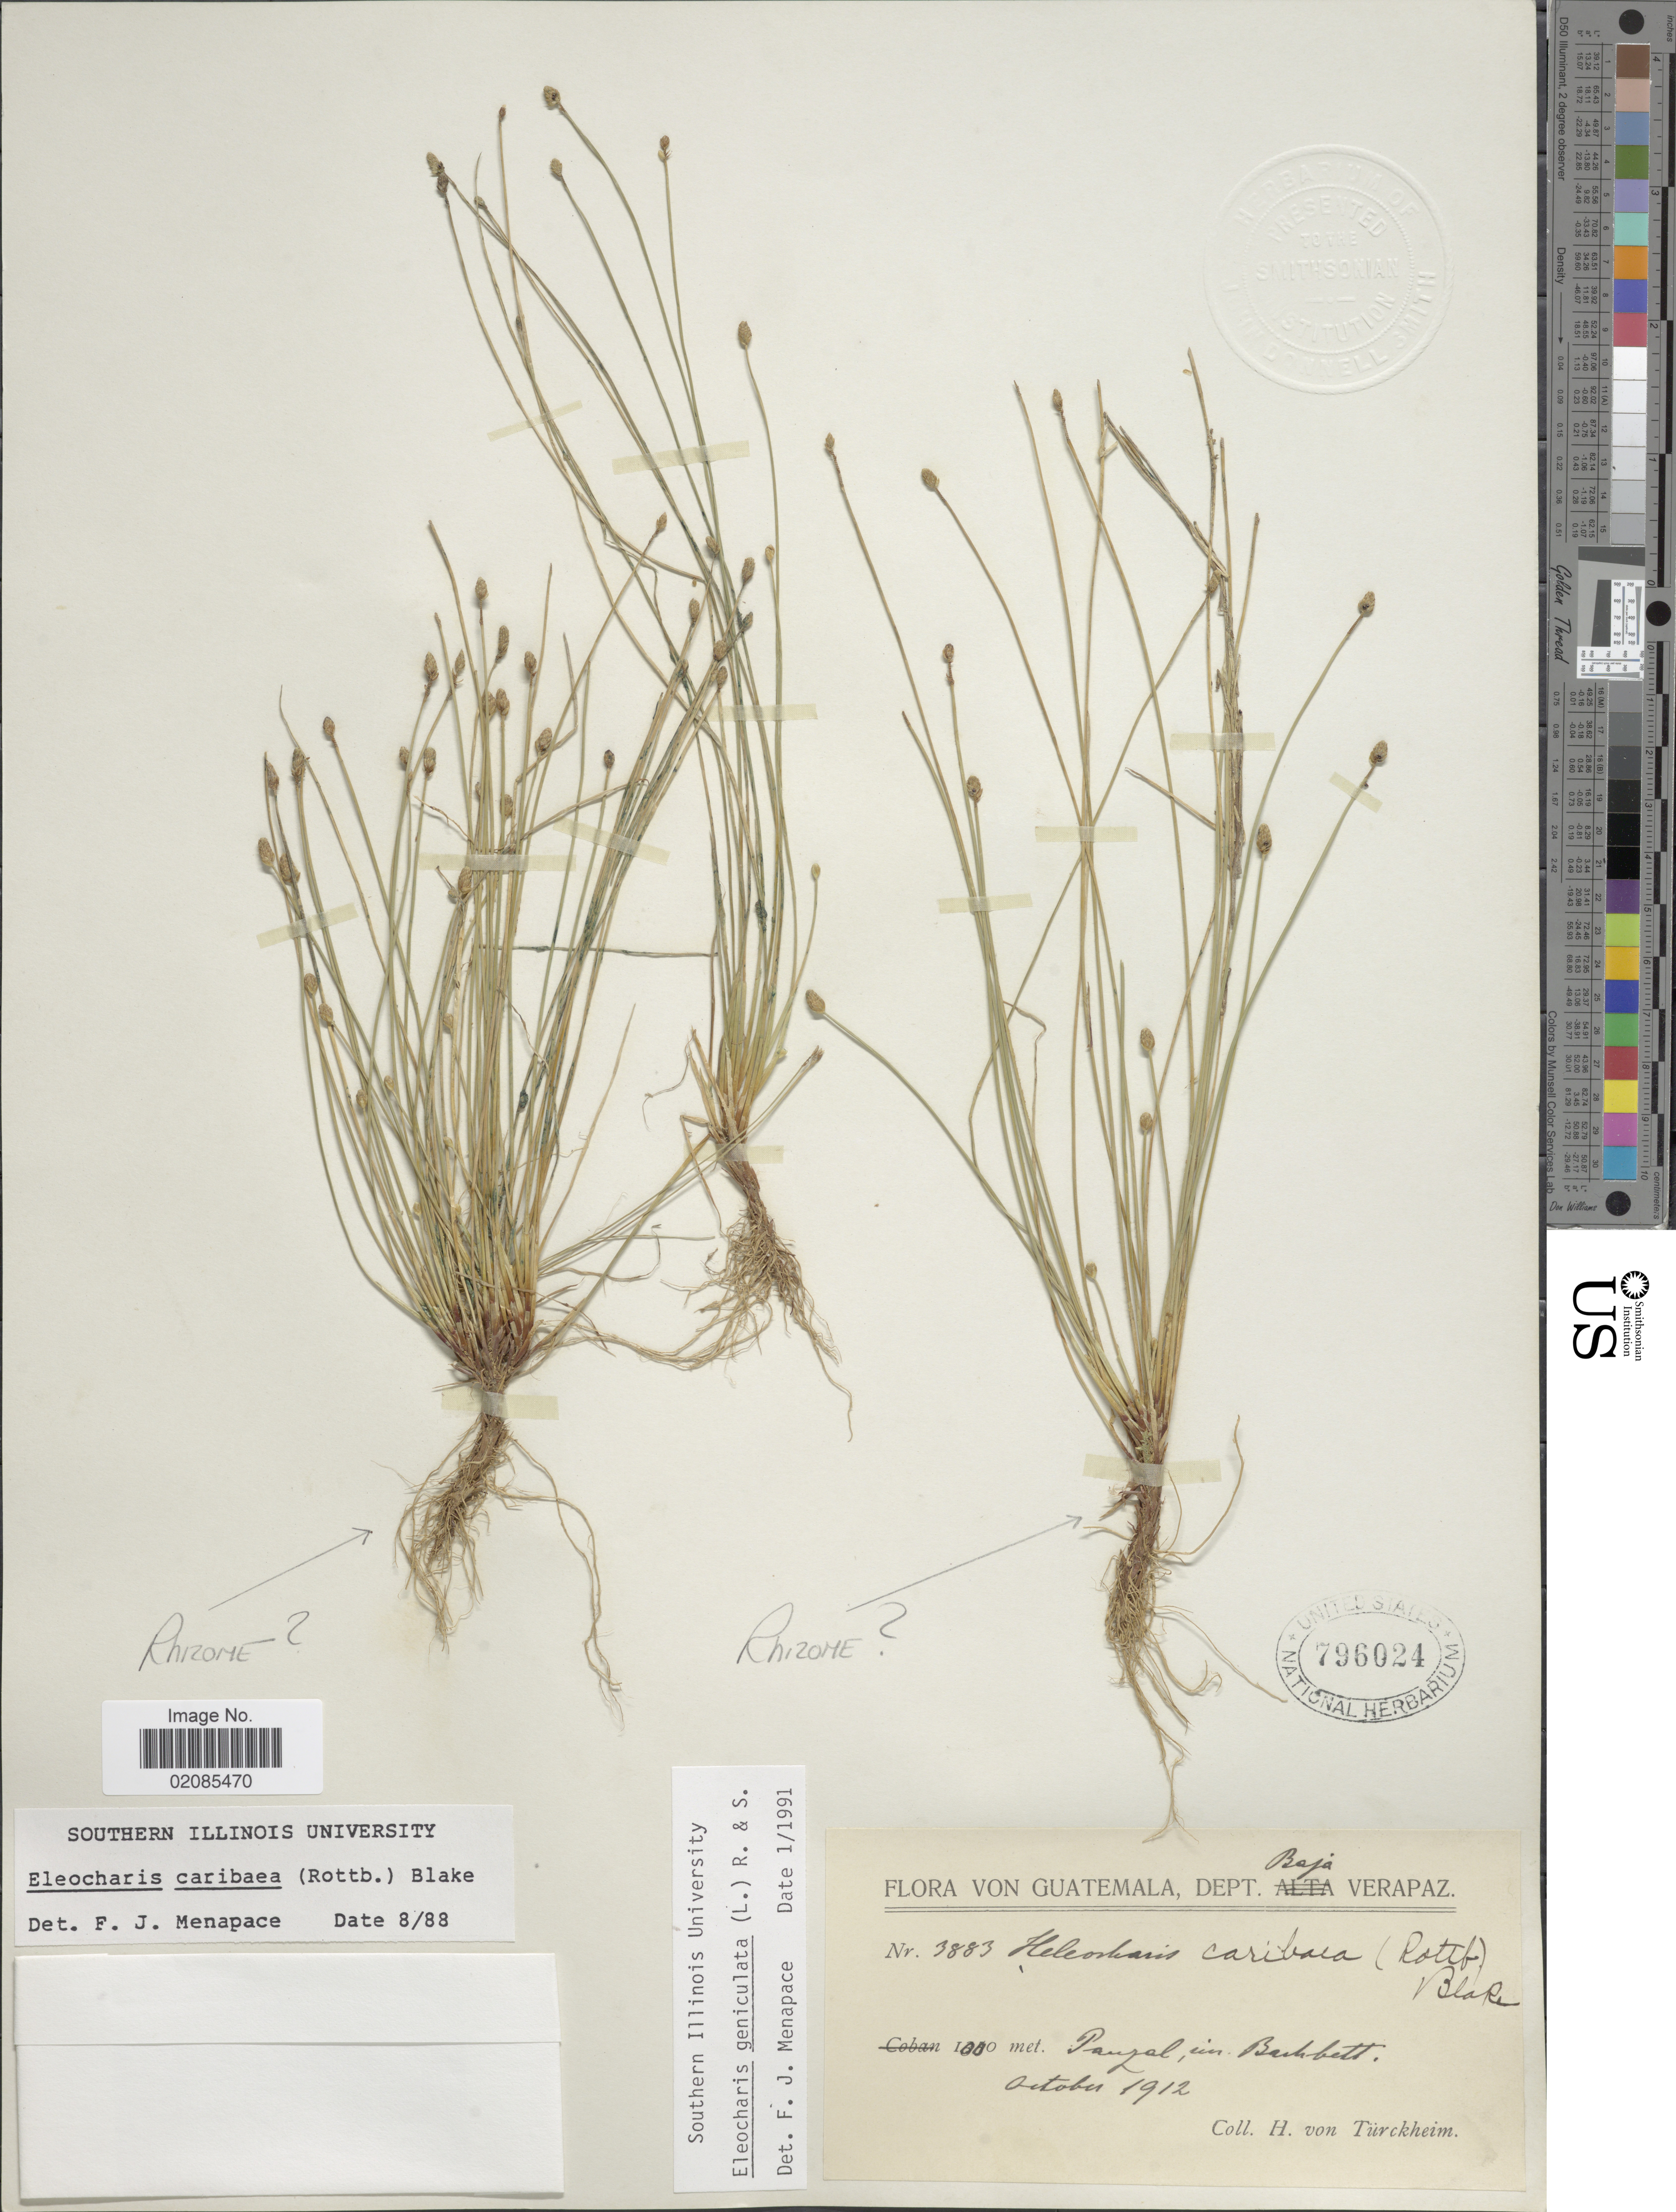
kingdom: Plantae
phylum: Tracheophyta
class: Liliopsida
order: Poales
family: Cyperaceae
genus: Eleocharis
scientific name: Eleocharis geniculata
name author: (L.) Roem. & Schult.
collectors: H. von Türckheim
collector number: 3883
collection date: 1912-10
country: Guatemala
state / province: Baja Verapaz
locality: Panzal, im Bachbett.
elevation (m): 1000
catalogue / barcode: US 796024